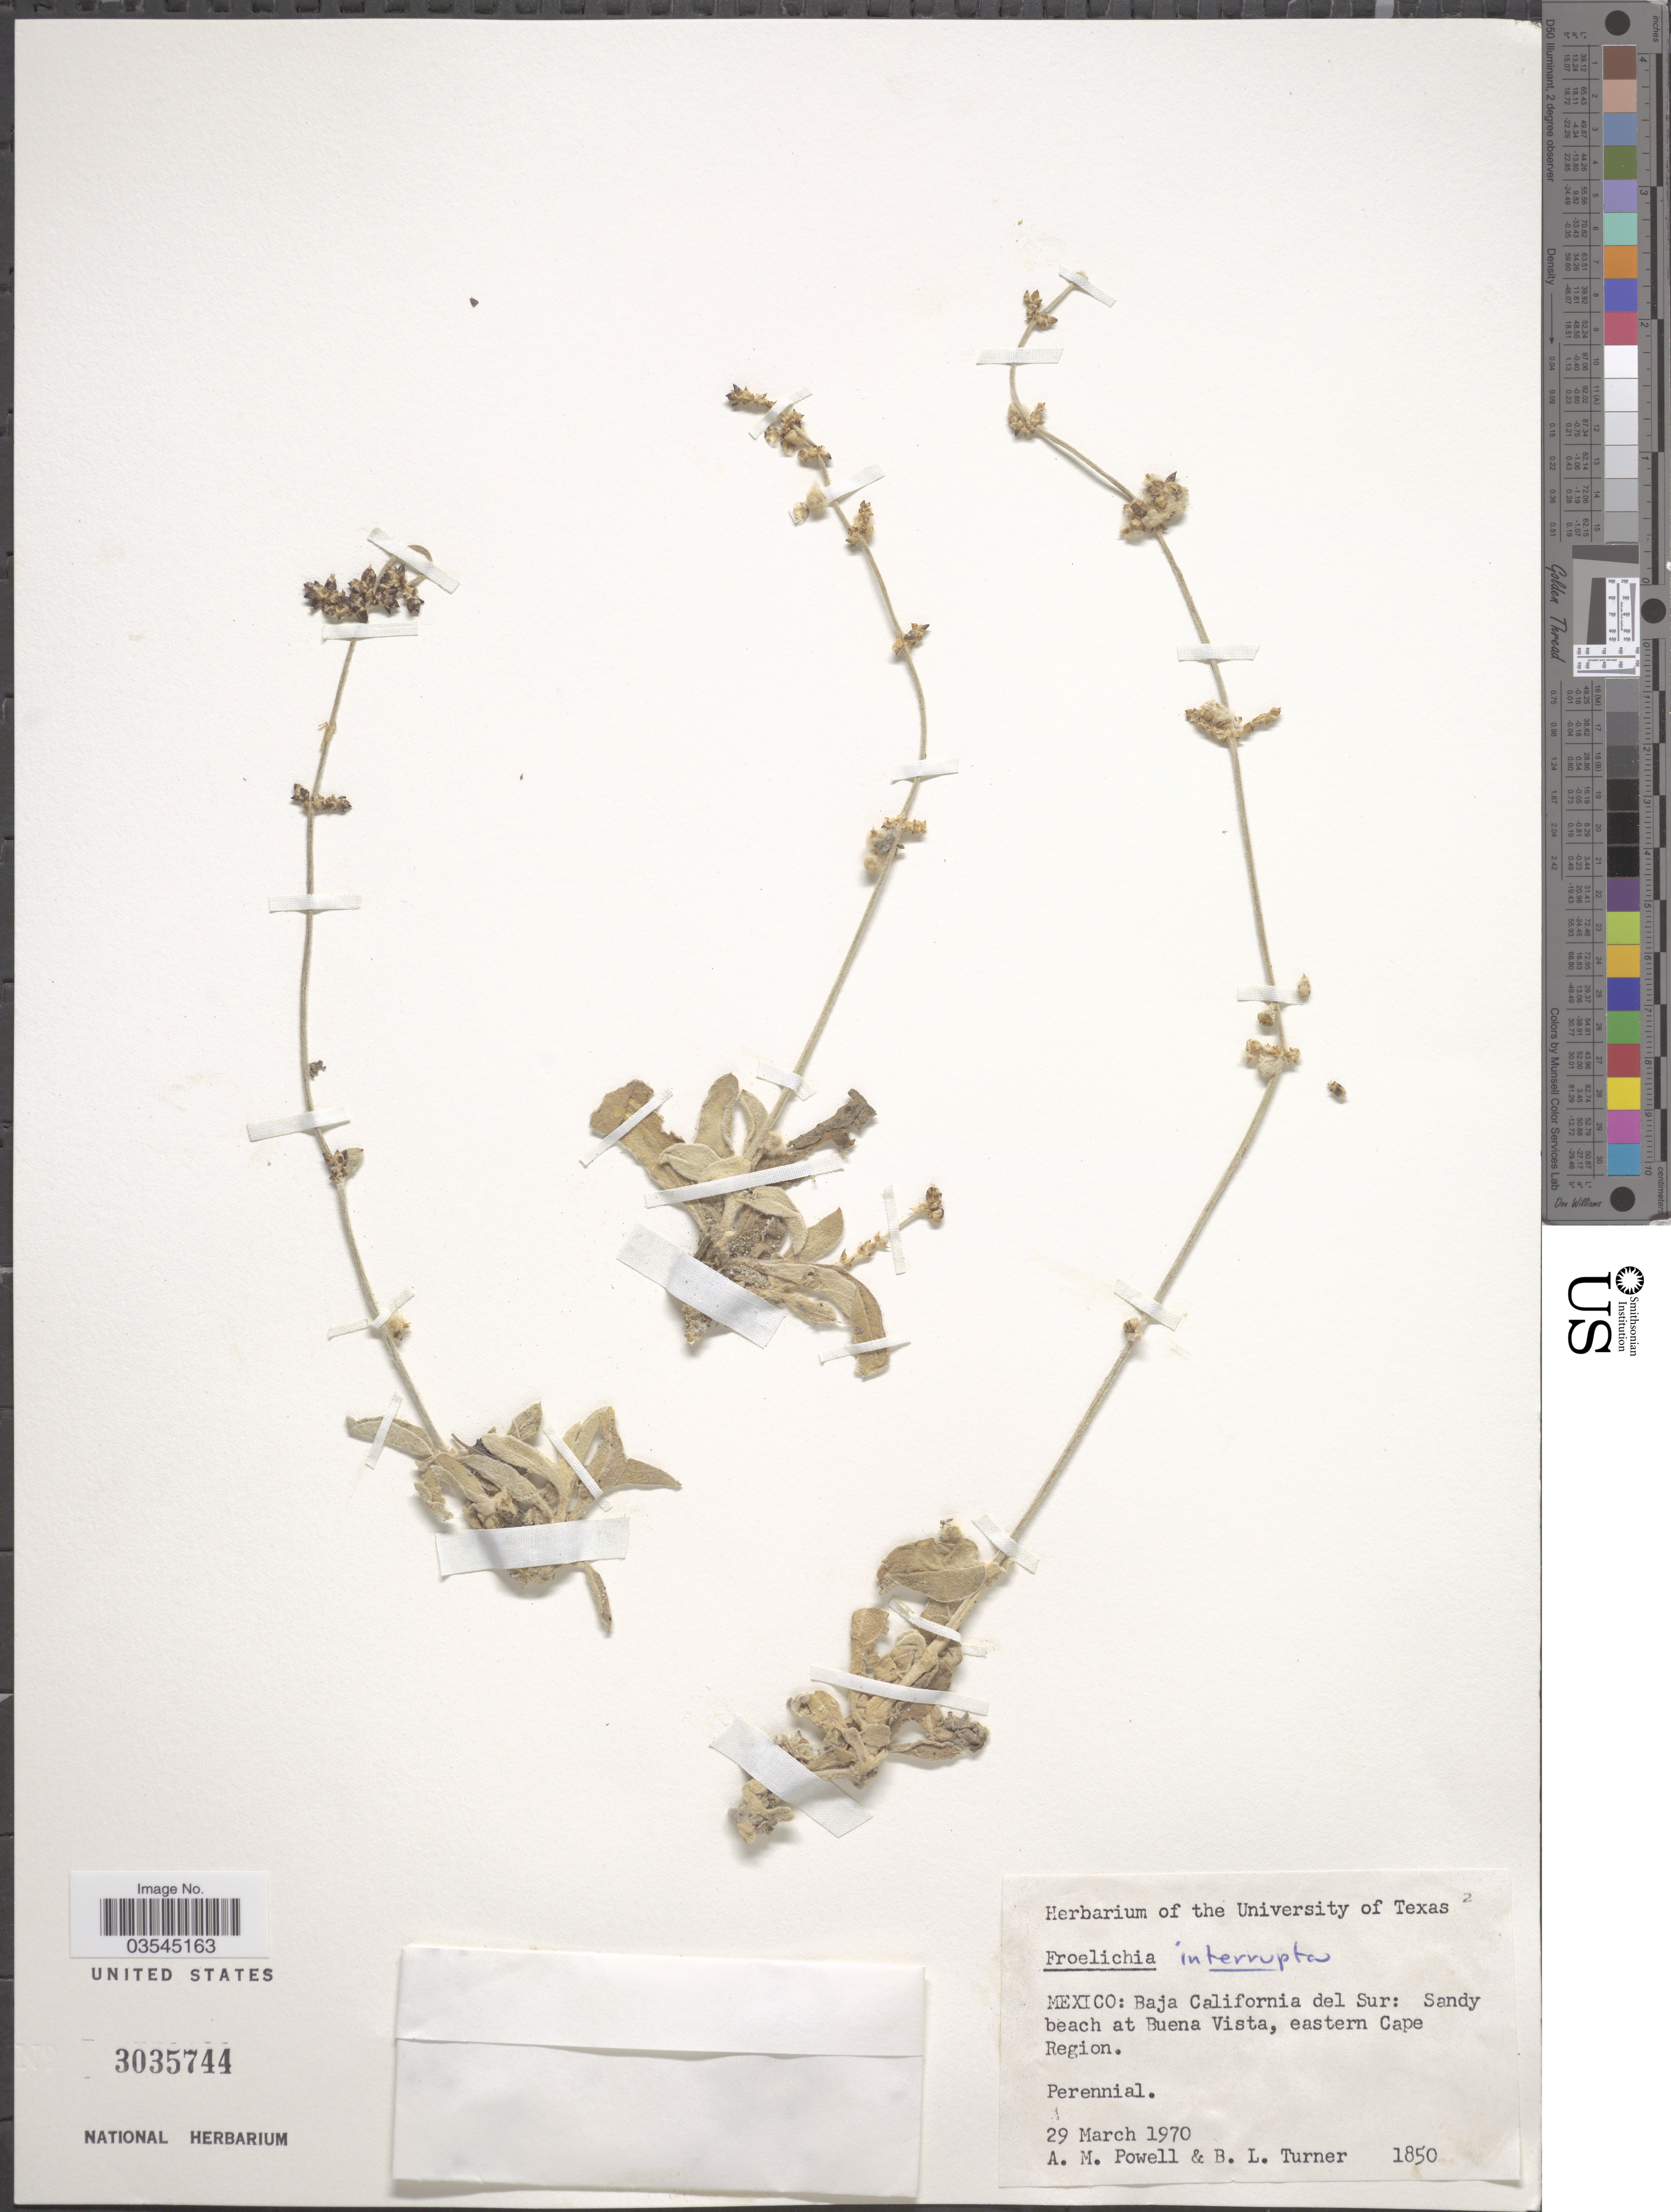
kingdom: Plantae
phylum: Tracheophyta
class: Magnoliopsida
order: Caryophyllales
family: Amaranthaceae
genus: Froelichia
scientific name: Froelichia interrupta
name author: (L.) Moq.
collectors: A. M. Powell & B. L. Turner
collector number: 1850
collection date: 1970-03-29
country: Mexico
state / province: Baja California Sur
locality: Sandy beach at Buena Vista, eastern Cape Region.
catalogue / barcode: US 3035744